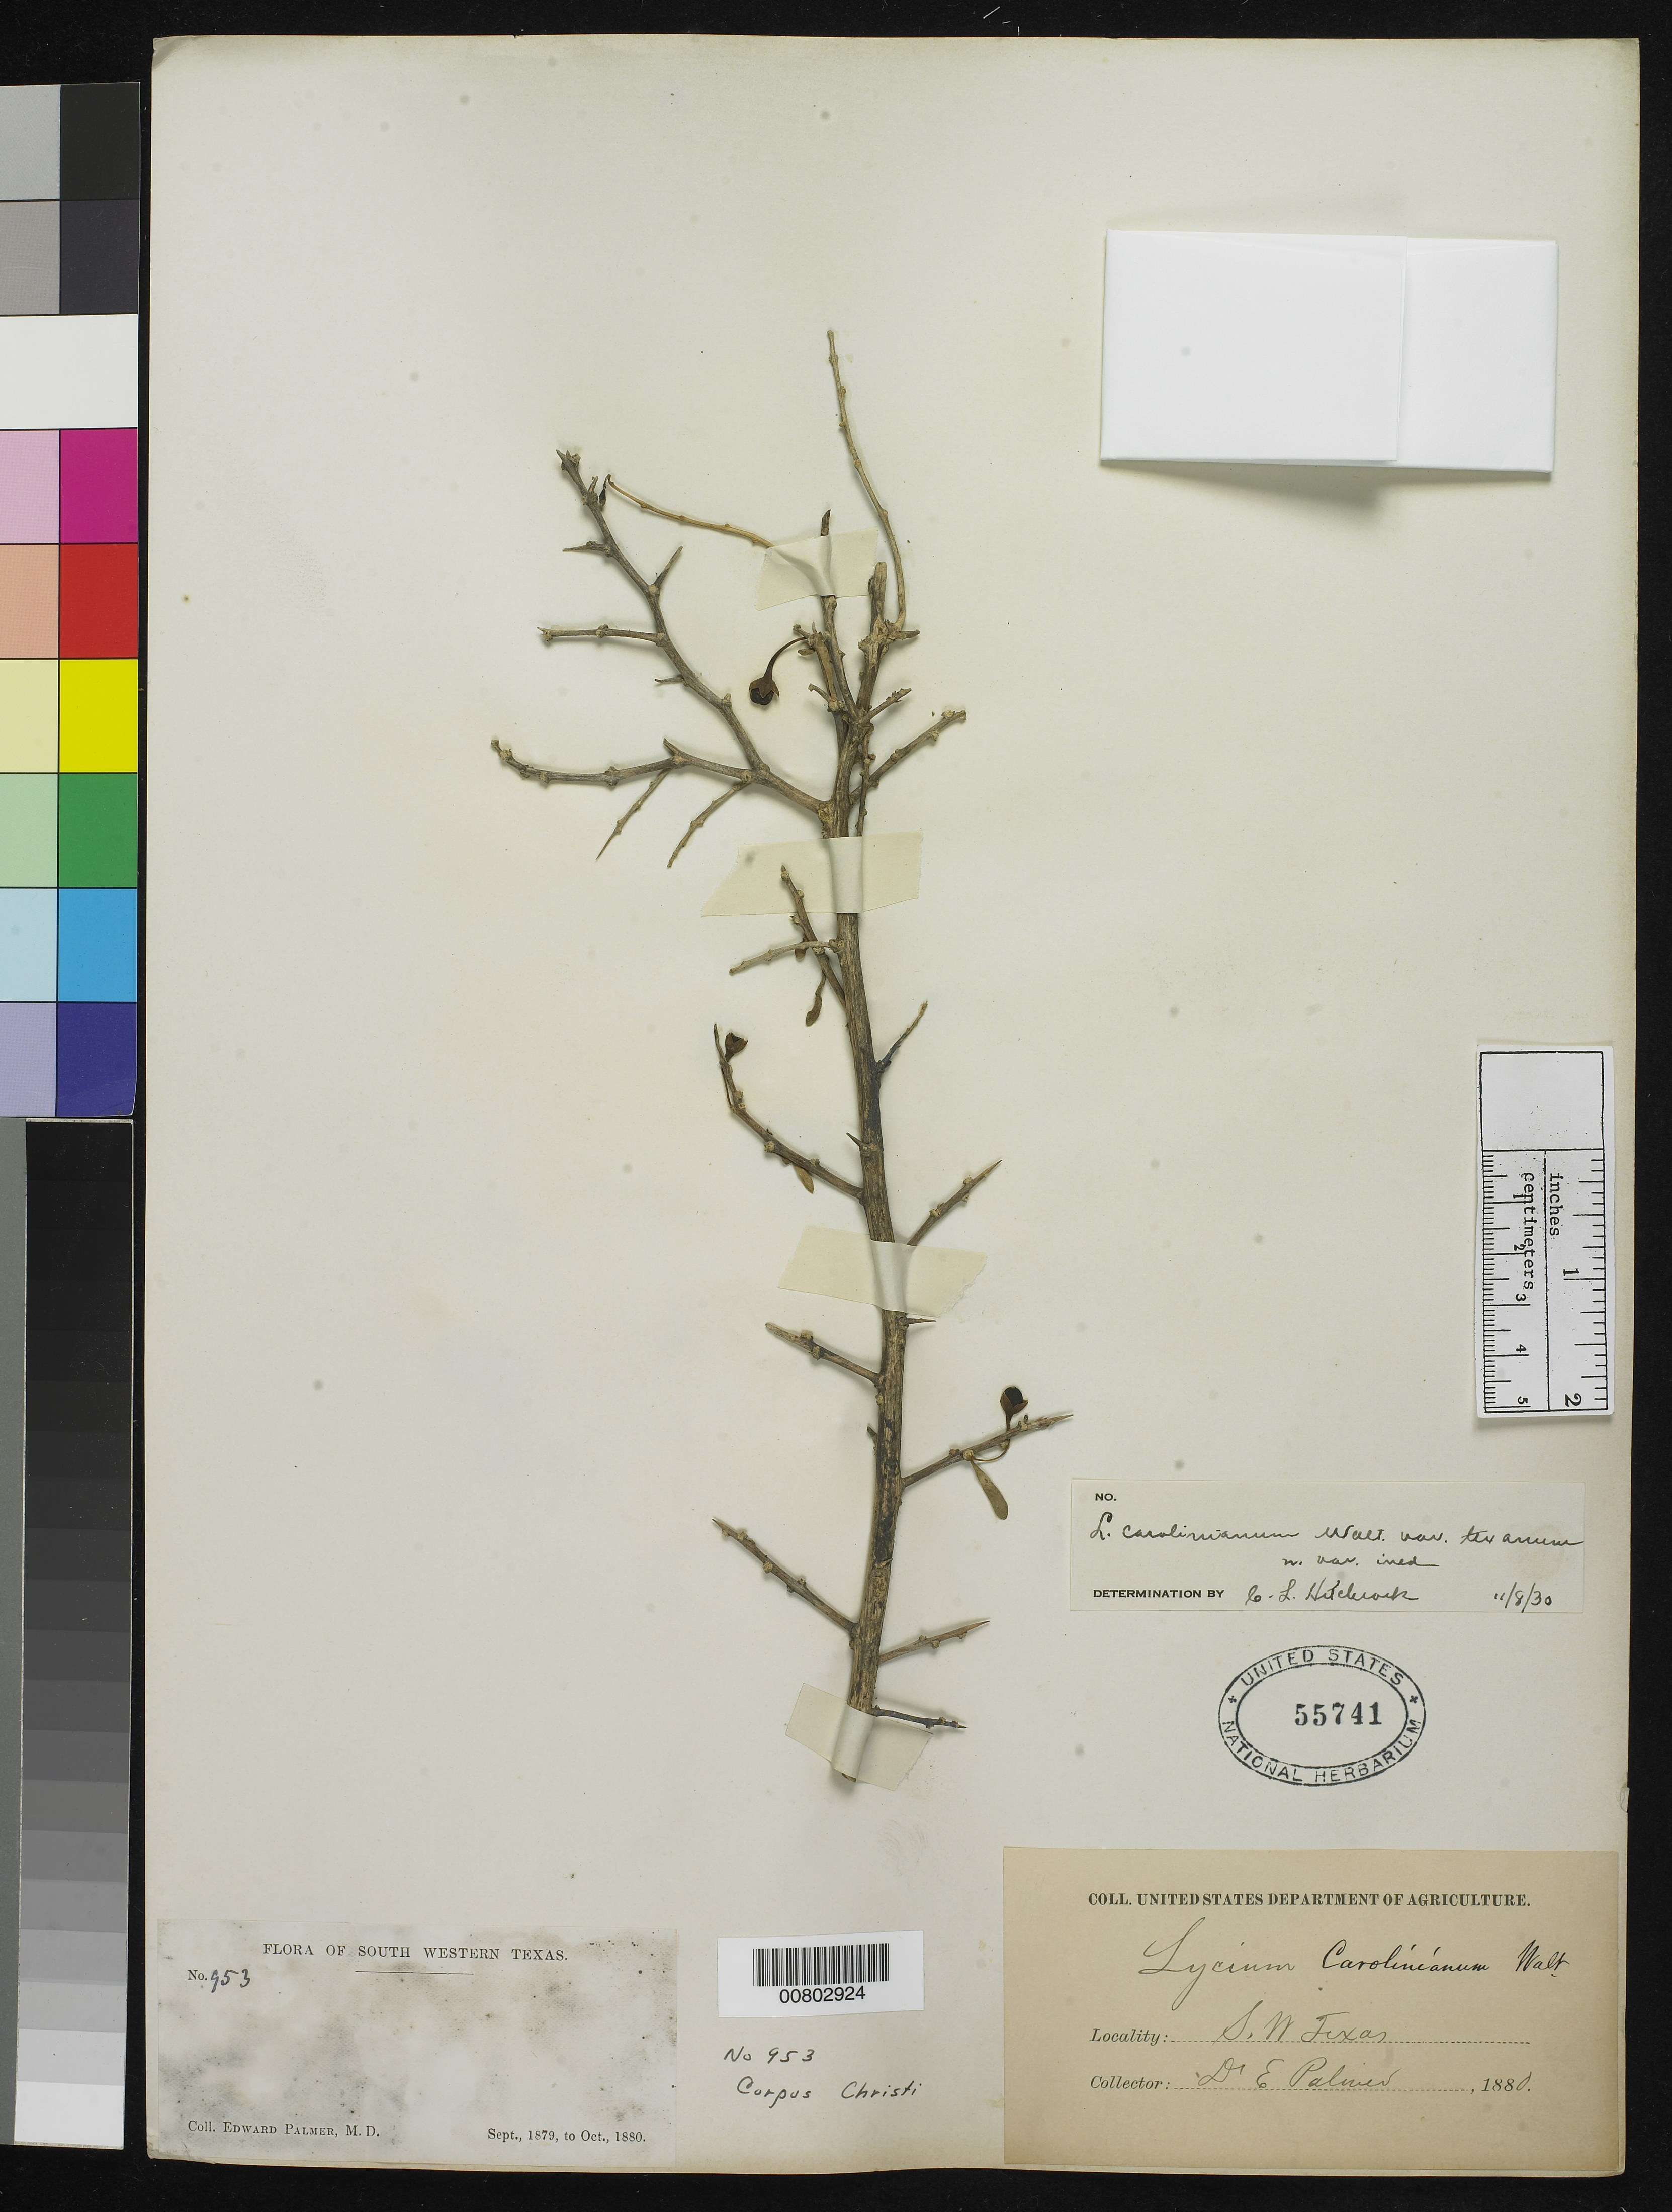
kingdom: Plantae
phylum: Tracheophyta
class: Magnoliopsida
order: Solanales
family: Solanaceae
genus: Lycium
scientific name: Lycium carolinianum var. quadrifidum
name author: Walter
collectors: E. Palmer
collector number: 953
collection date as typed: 1880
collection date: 1880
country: United States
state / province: Texas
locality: Corpus Christi, SW Texas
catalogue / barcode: US 55741